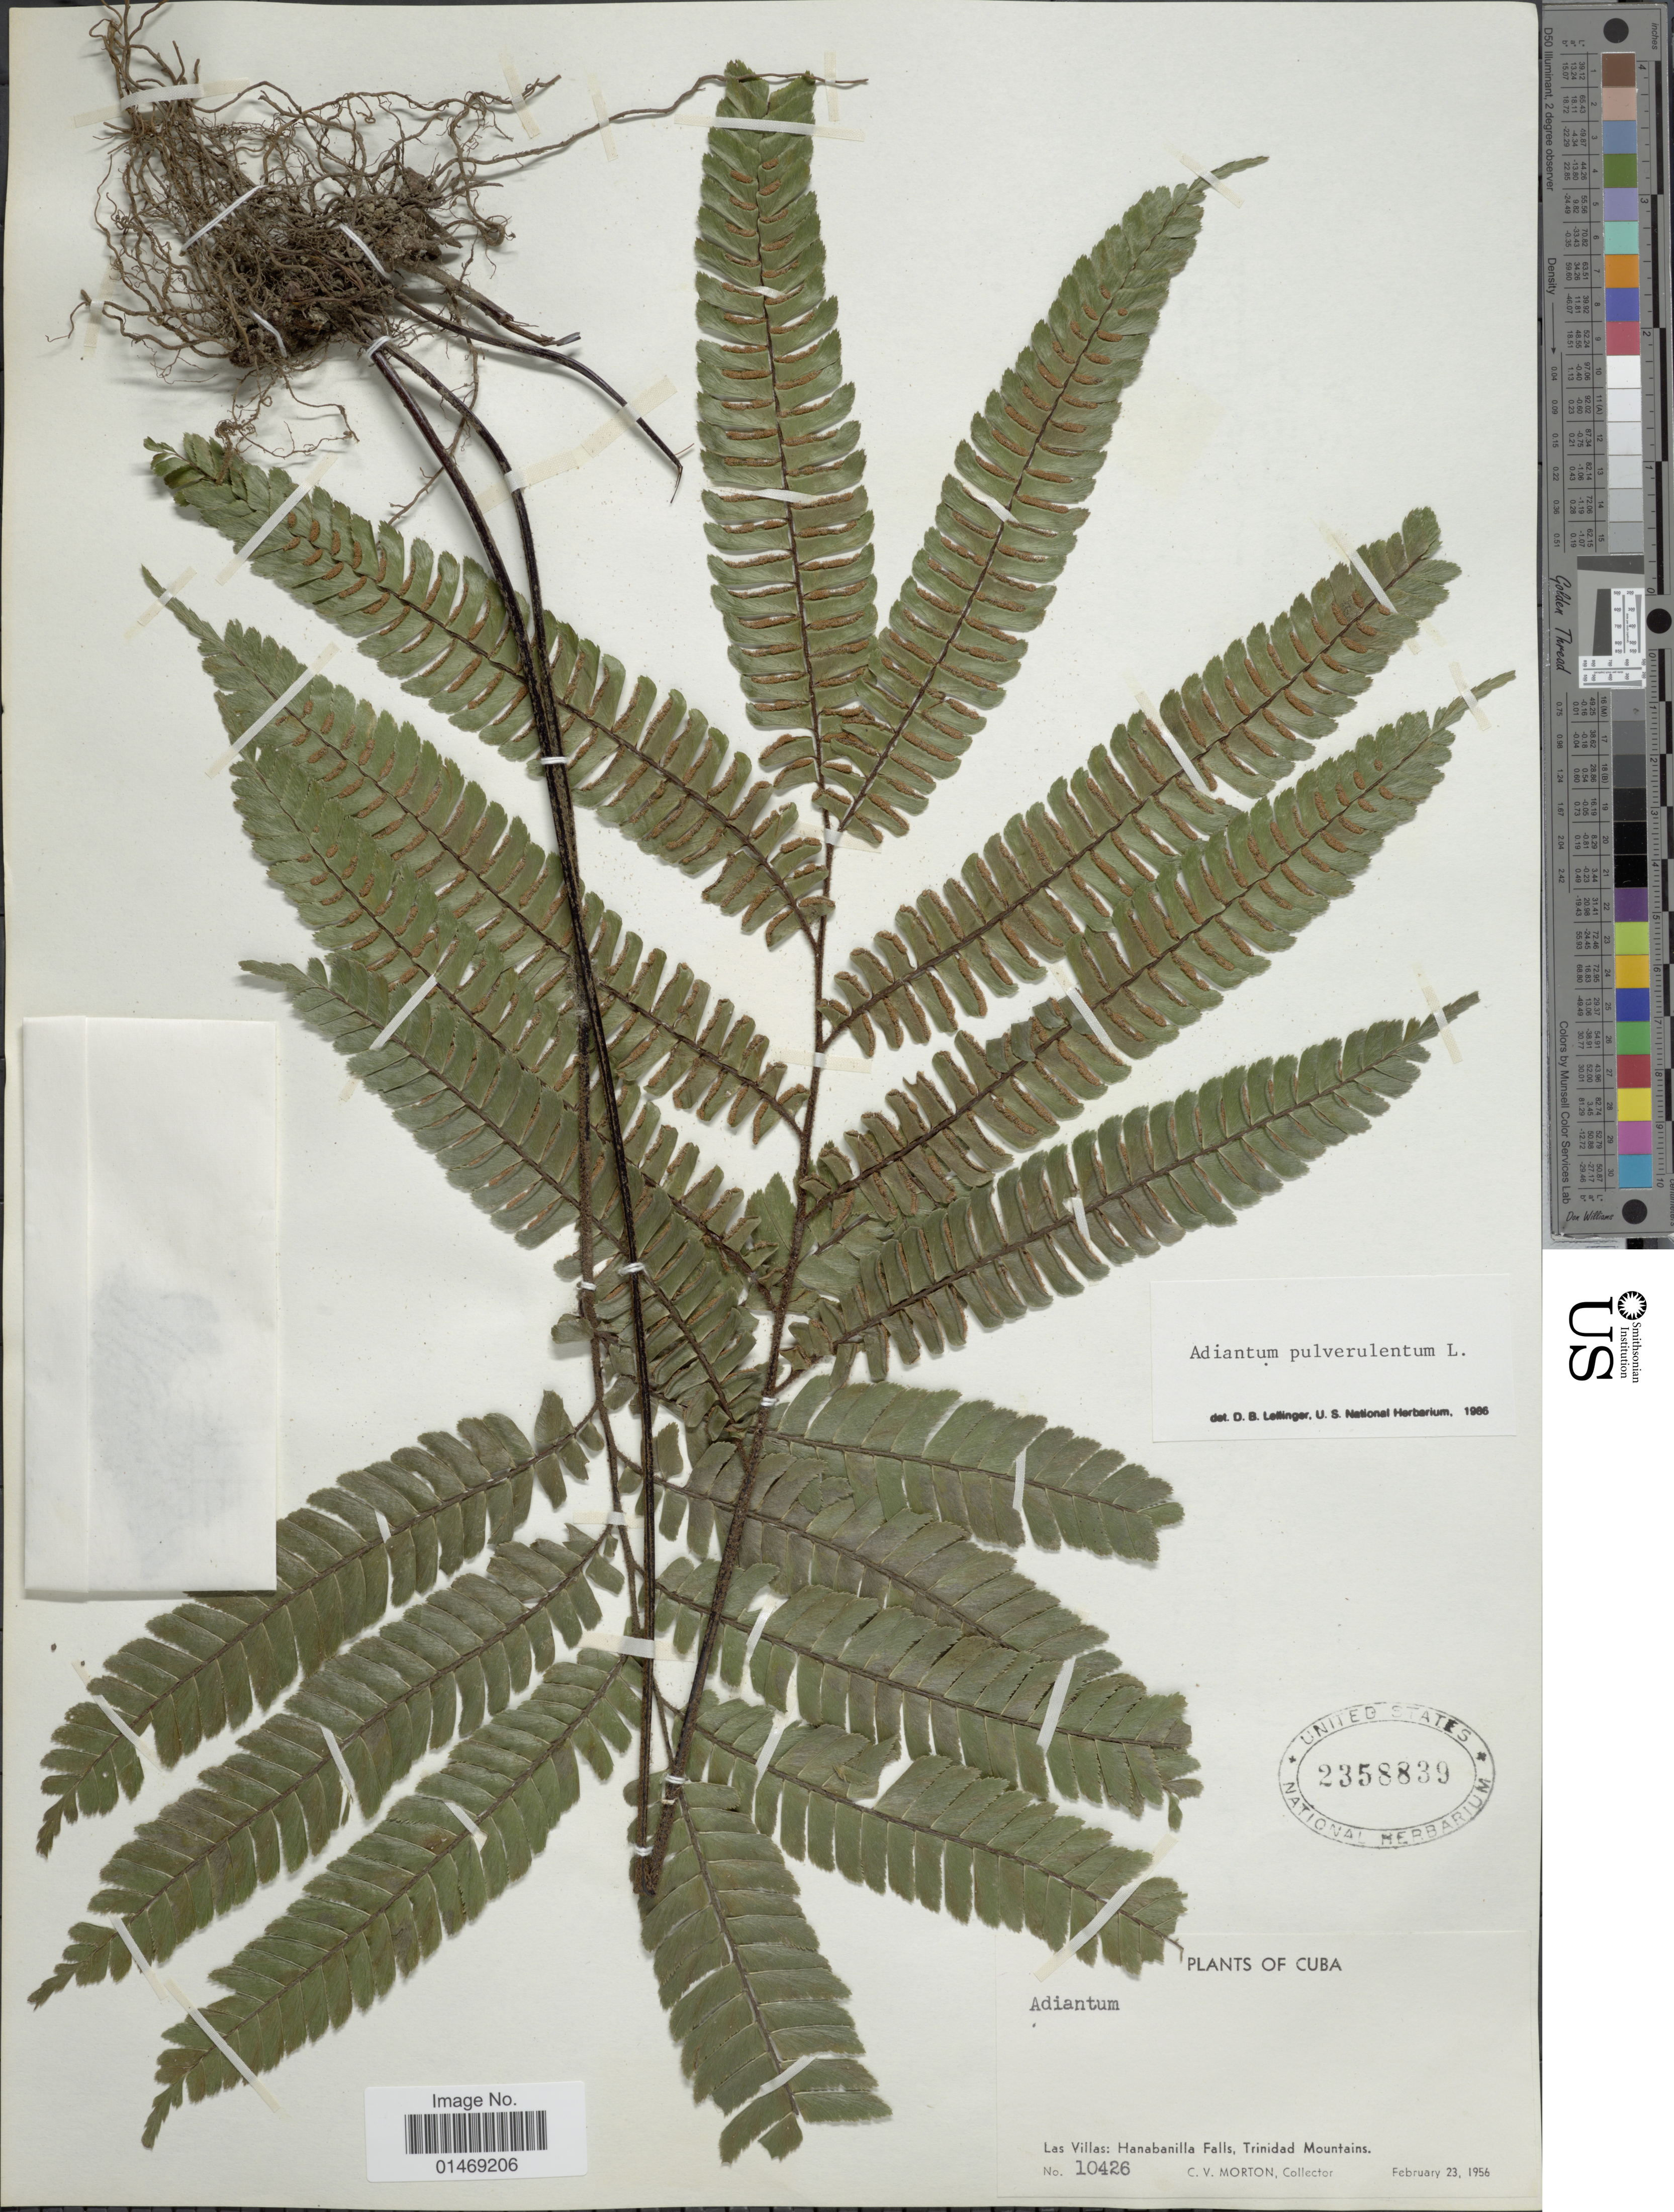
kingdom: Plantae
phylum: Tracheophyta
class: Polypodiopsida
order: Polypodiales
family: Pteridaceae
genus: Adiantum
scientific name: Adiantum pulverulentum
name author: L.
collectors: C. V. Morton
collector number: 10426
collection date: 1956-02-23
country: Cuba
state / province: Las Villas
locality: Hanabanilla Falls, Trinidad Mountains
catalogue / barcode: US 2358839